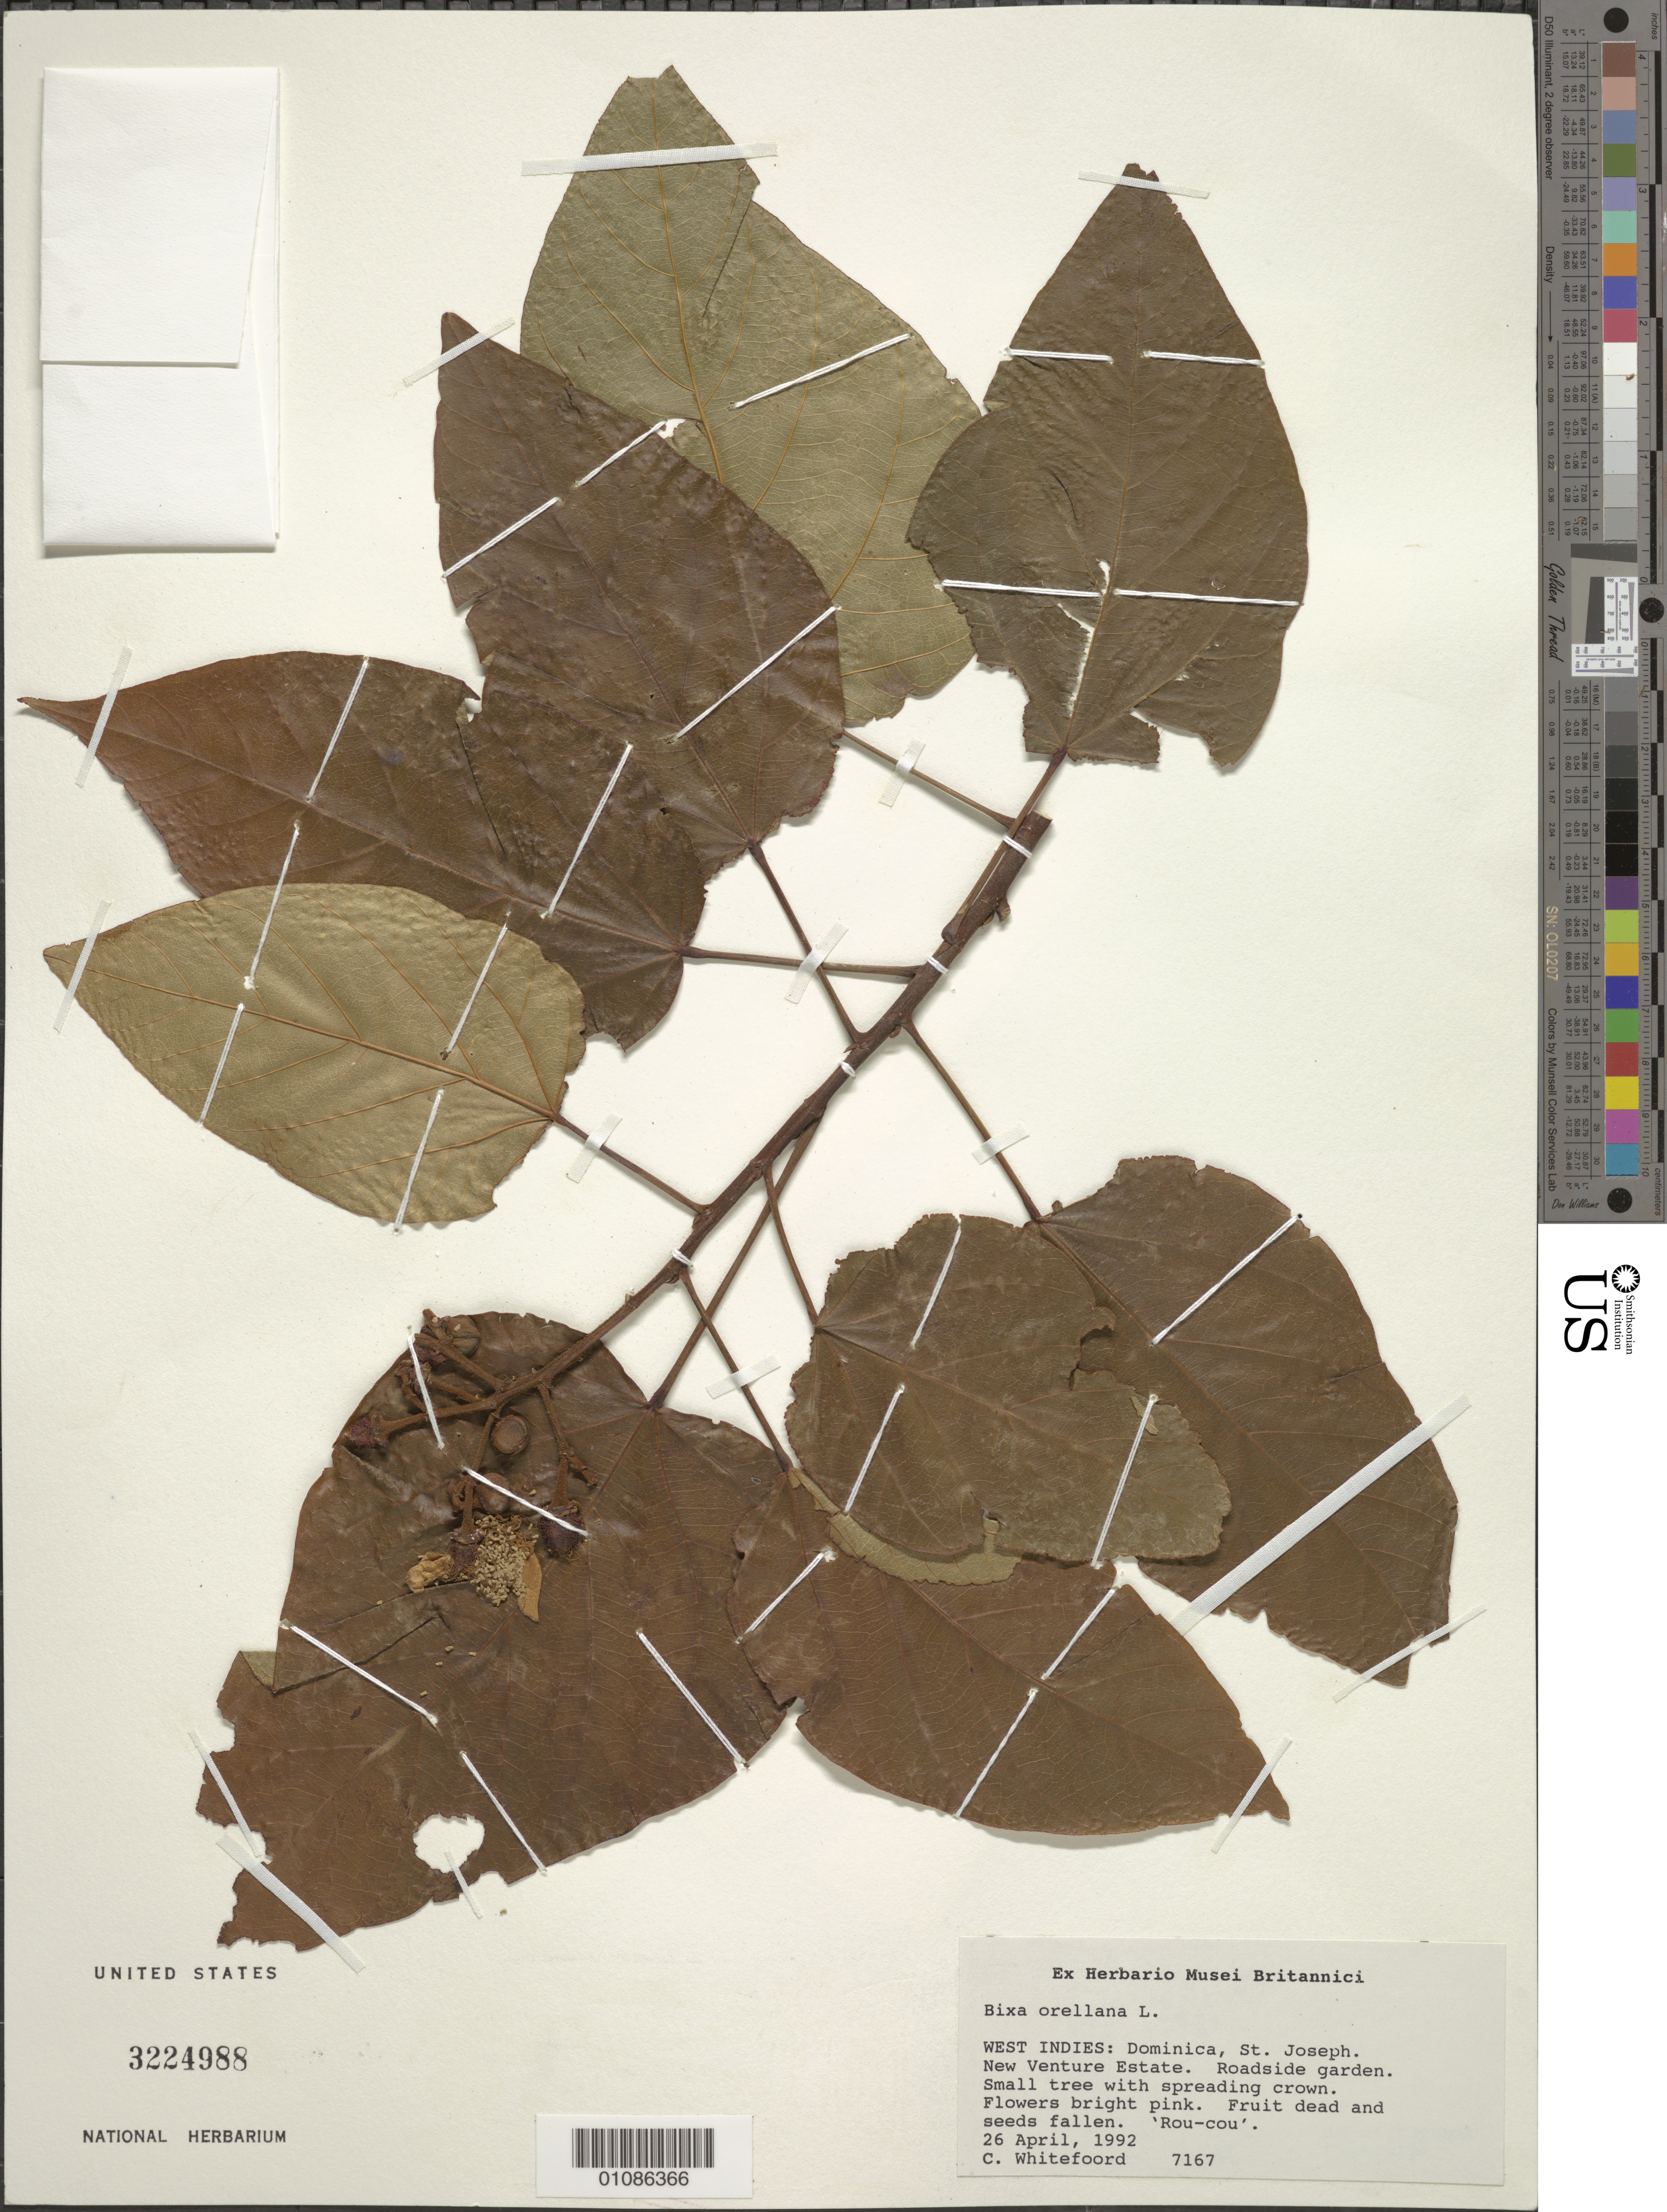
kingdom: Plantae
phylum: Tracheophyta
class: Magnoliopsida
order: Malvales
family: Bixaceae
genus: Bixa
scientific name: Bixa orellana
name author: L.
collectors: C. Whitefoord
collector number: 7167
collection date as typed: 26 Apr 1992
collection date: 1992-04-26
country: Dominica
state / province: St. Joseph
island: Dominica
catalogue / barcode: US 3224988